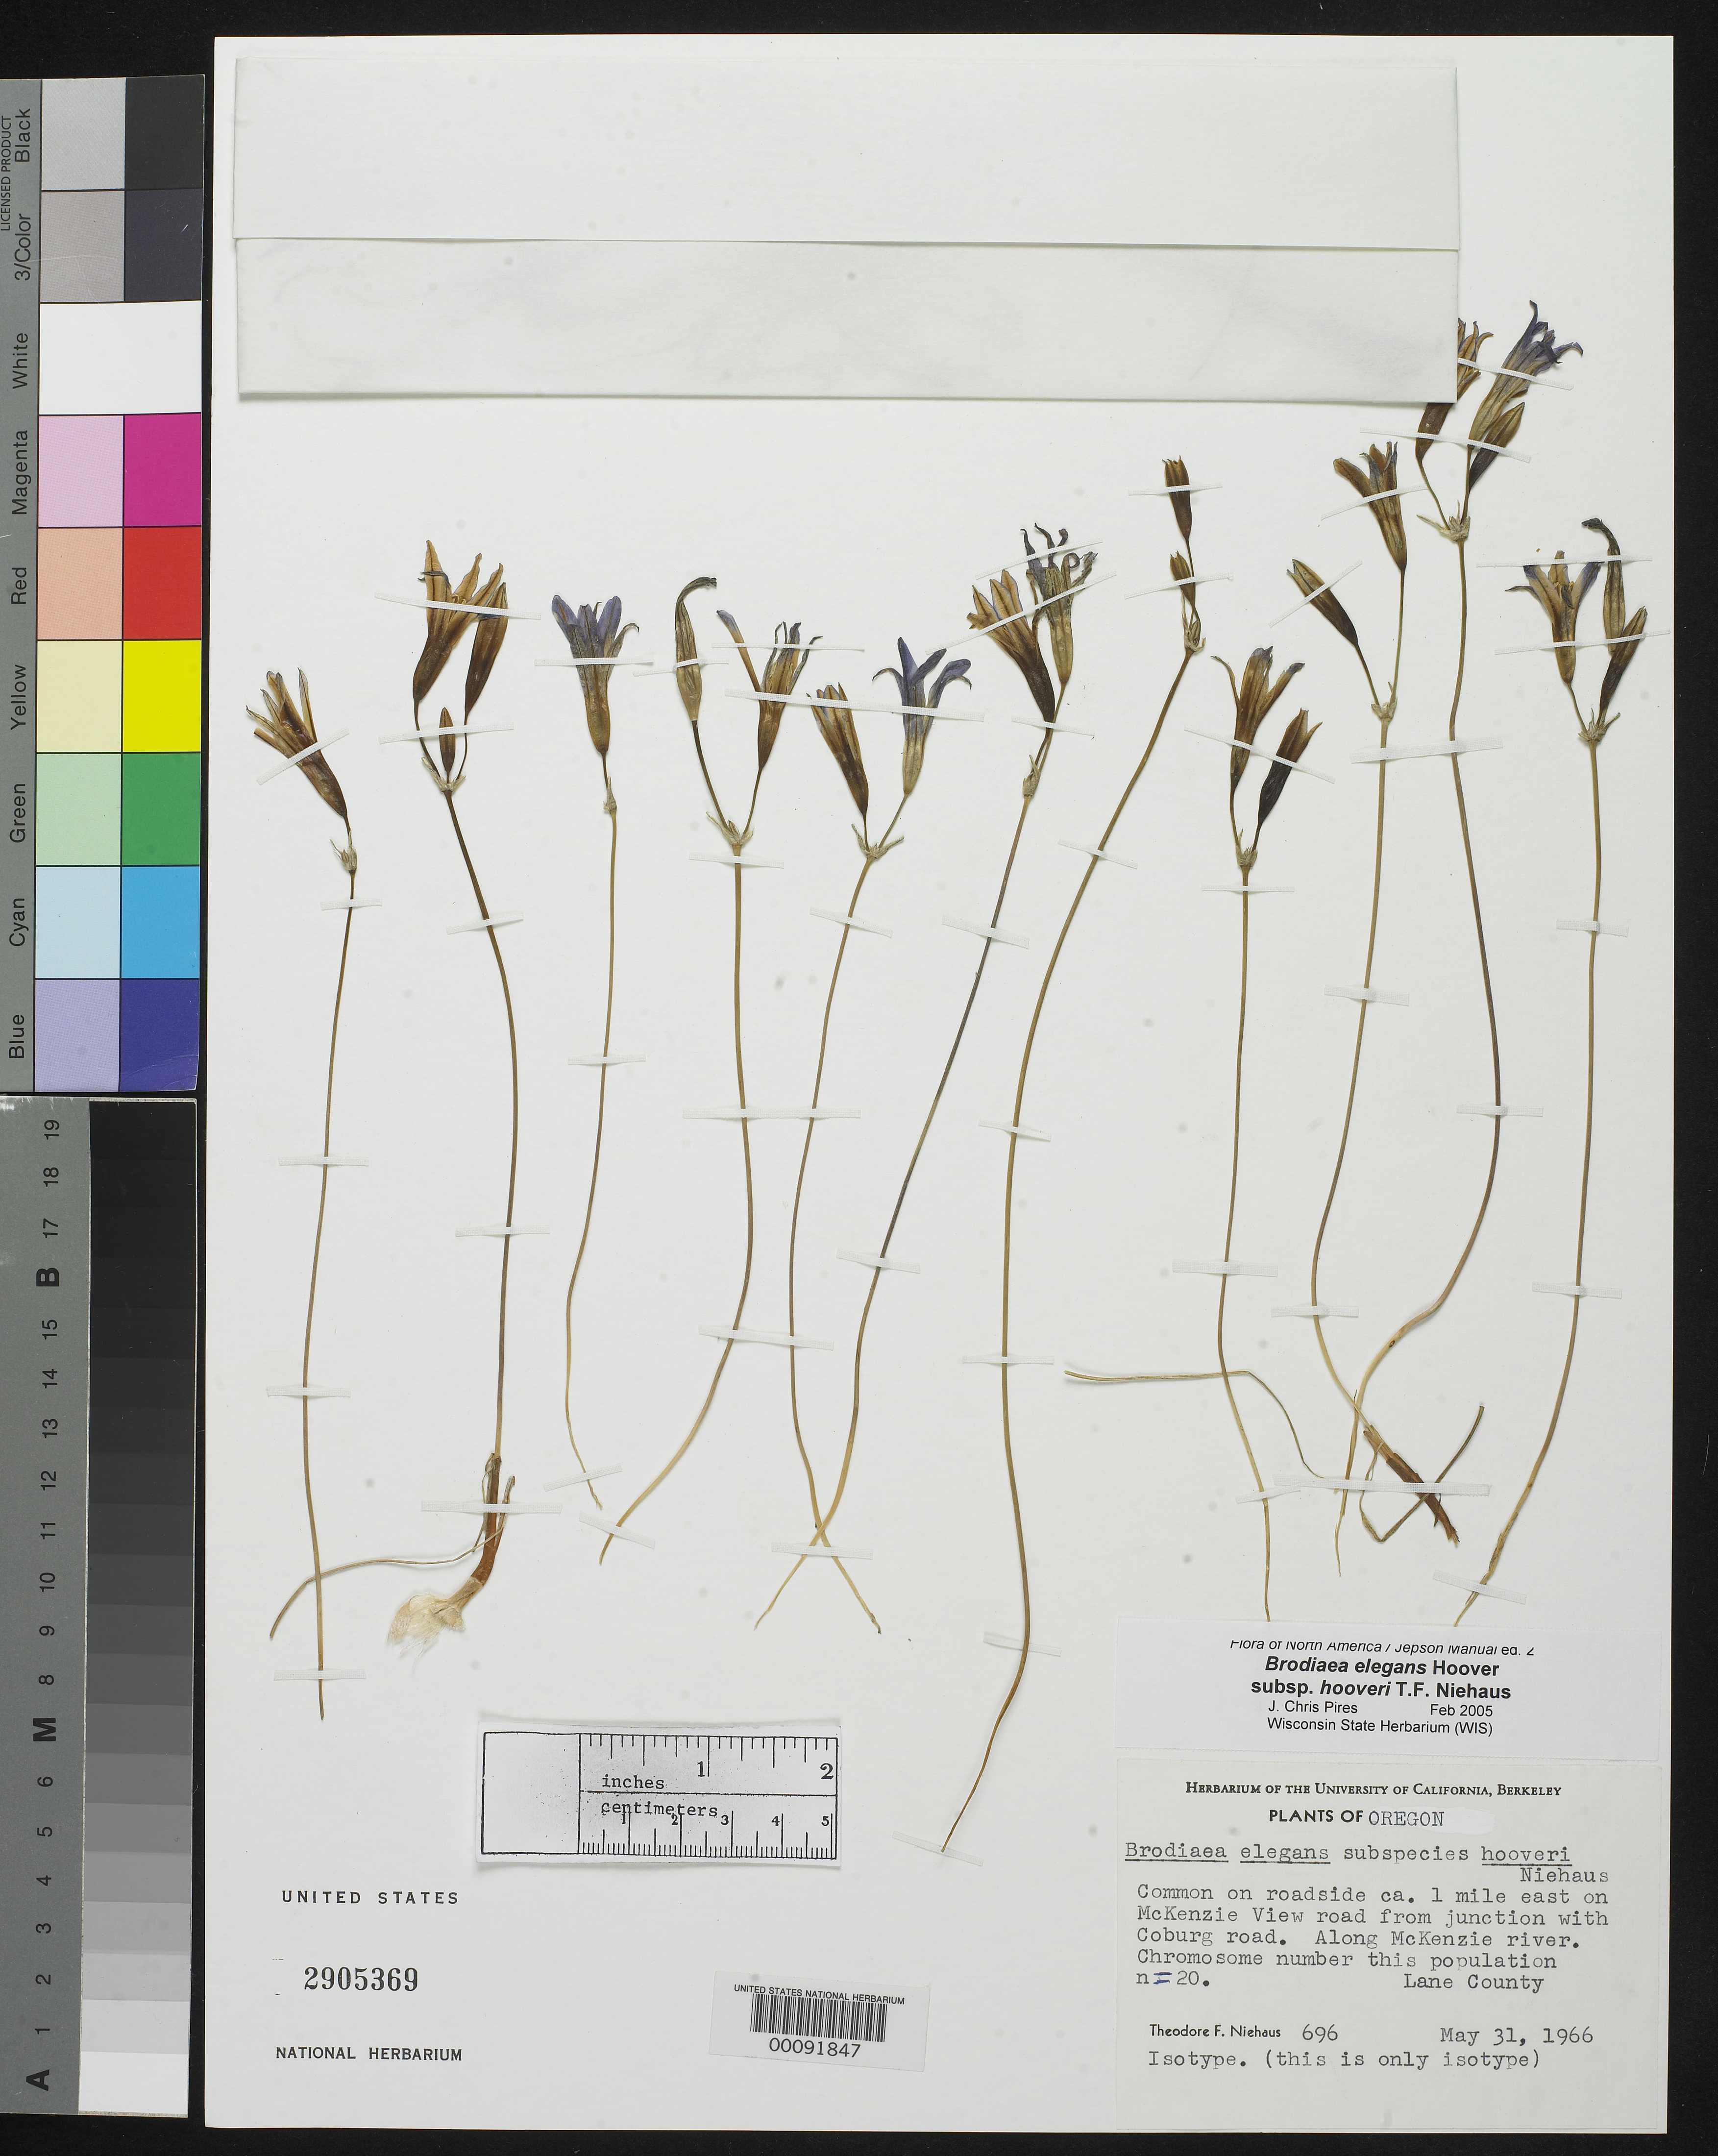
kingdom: Plantae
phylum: Tracheophyta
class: Liliopsida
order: Asparagales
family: Asparagaceae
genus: Brodiaea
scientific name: Brodiaea elegans subsp. hooveri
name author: T.F. Niehaus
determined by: Pires, J. C., (WIS), Wisconsin State Herbarium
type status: Isotype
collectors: T. F. Niehaus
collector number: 696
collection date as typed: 31 May 1966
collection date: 1966-05-31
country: United States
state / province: Oregon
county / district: Lane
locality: Along McKenzie River.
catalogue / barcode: US 2905369